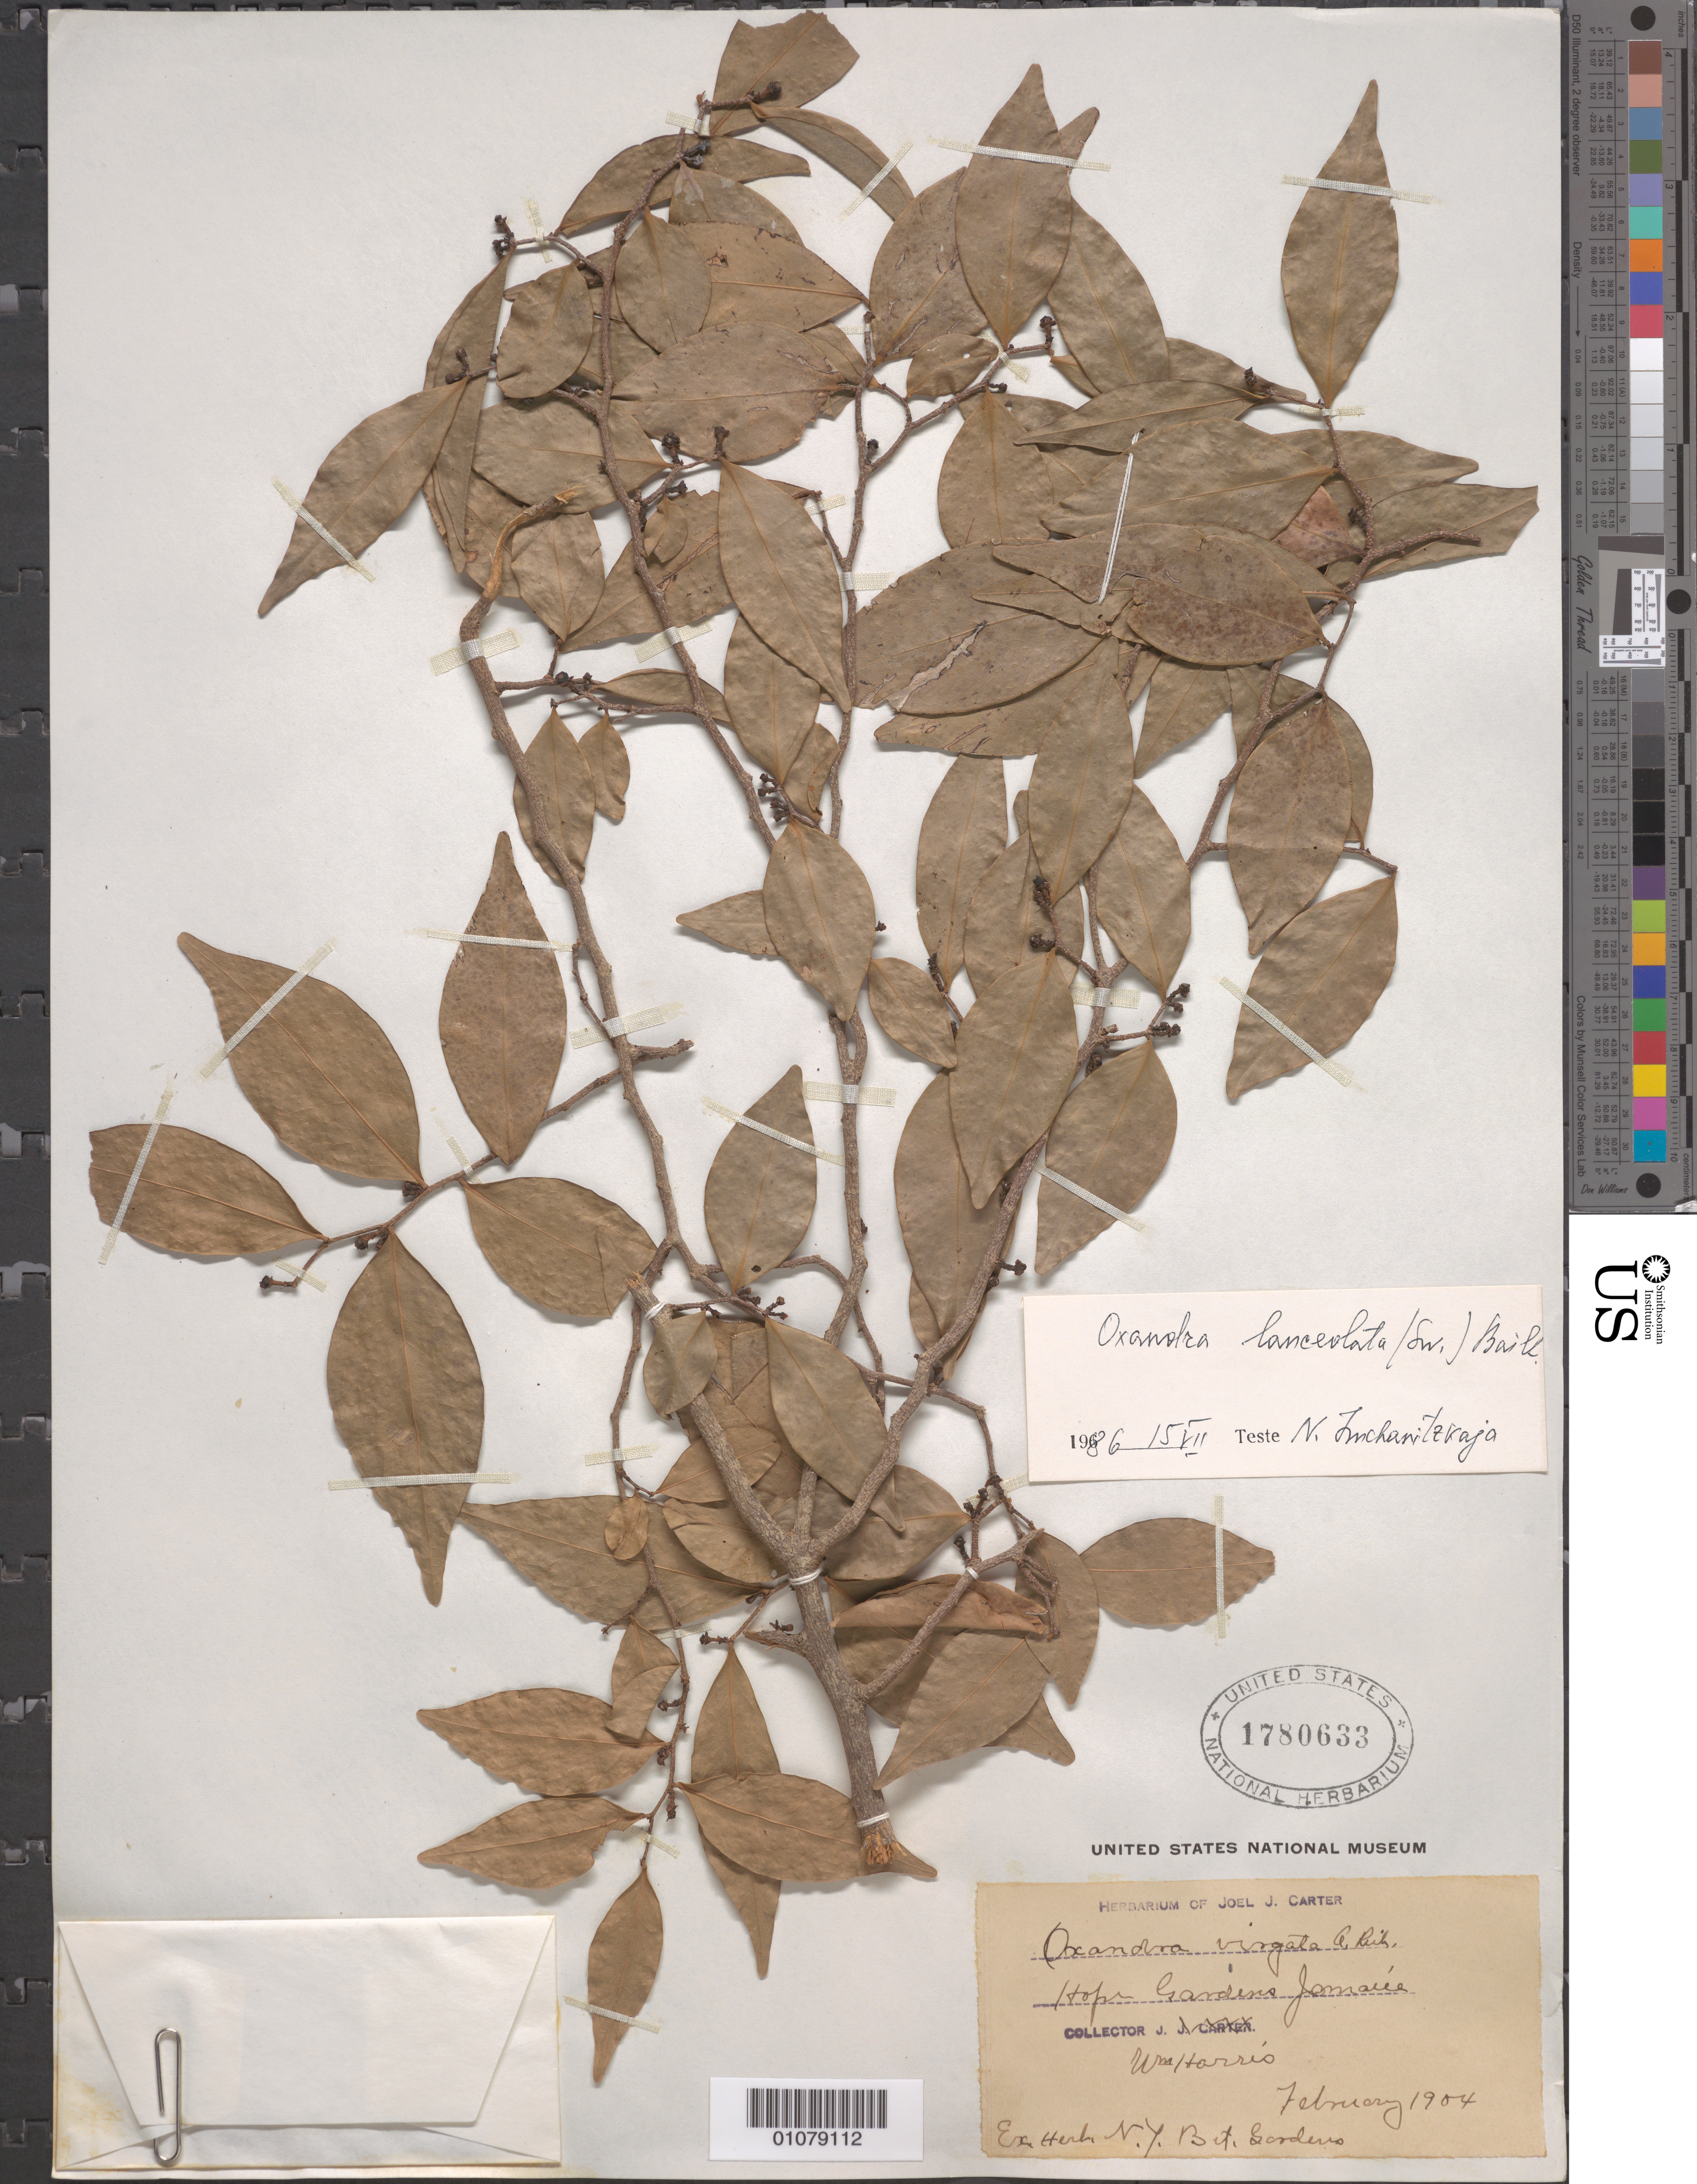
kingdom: Plantae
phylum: Tracheophyta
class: Magnoliopsida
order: Magnoliales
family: Annonaceae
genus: Oxandra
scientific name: Oxandra lanceolata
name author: (Sw.) Baill.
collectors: W. Harris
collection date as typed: Feb 1904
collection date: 1904-02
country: Jamaica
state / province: Kingston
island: Jamaica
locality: Hope Gardens Jamaica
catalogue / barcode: US 1780633